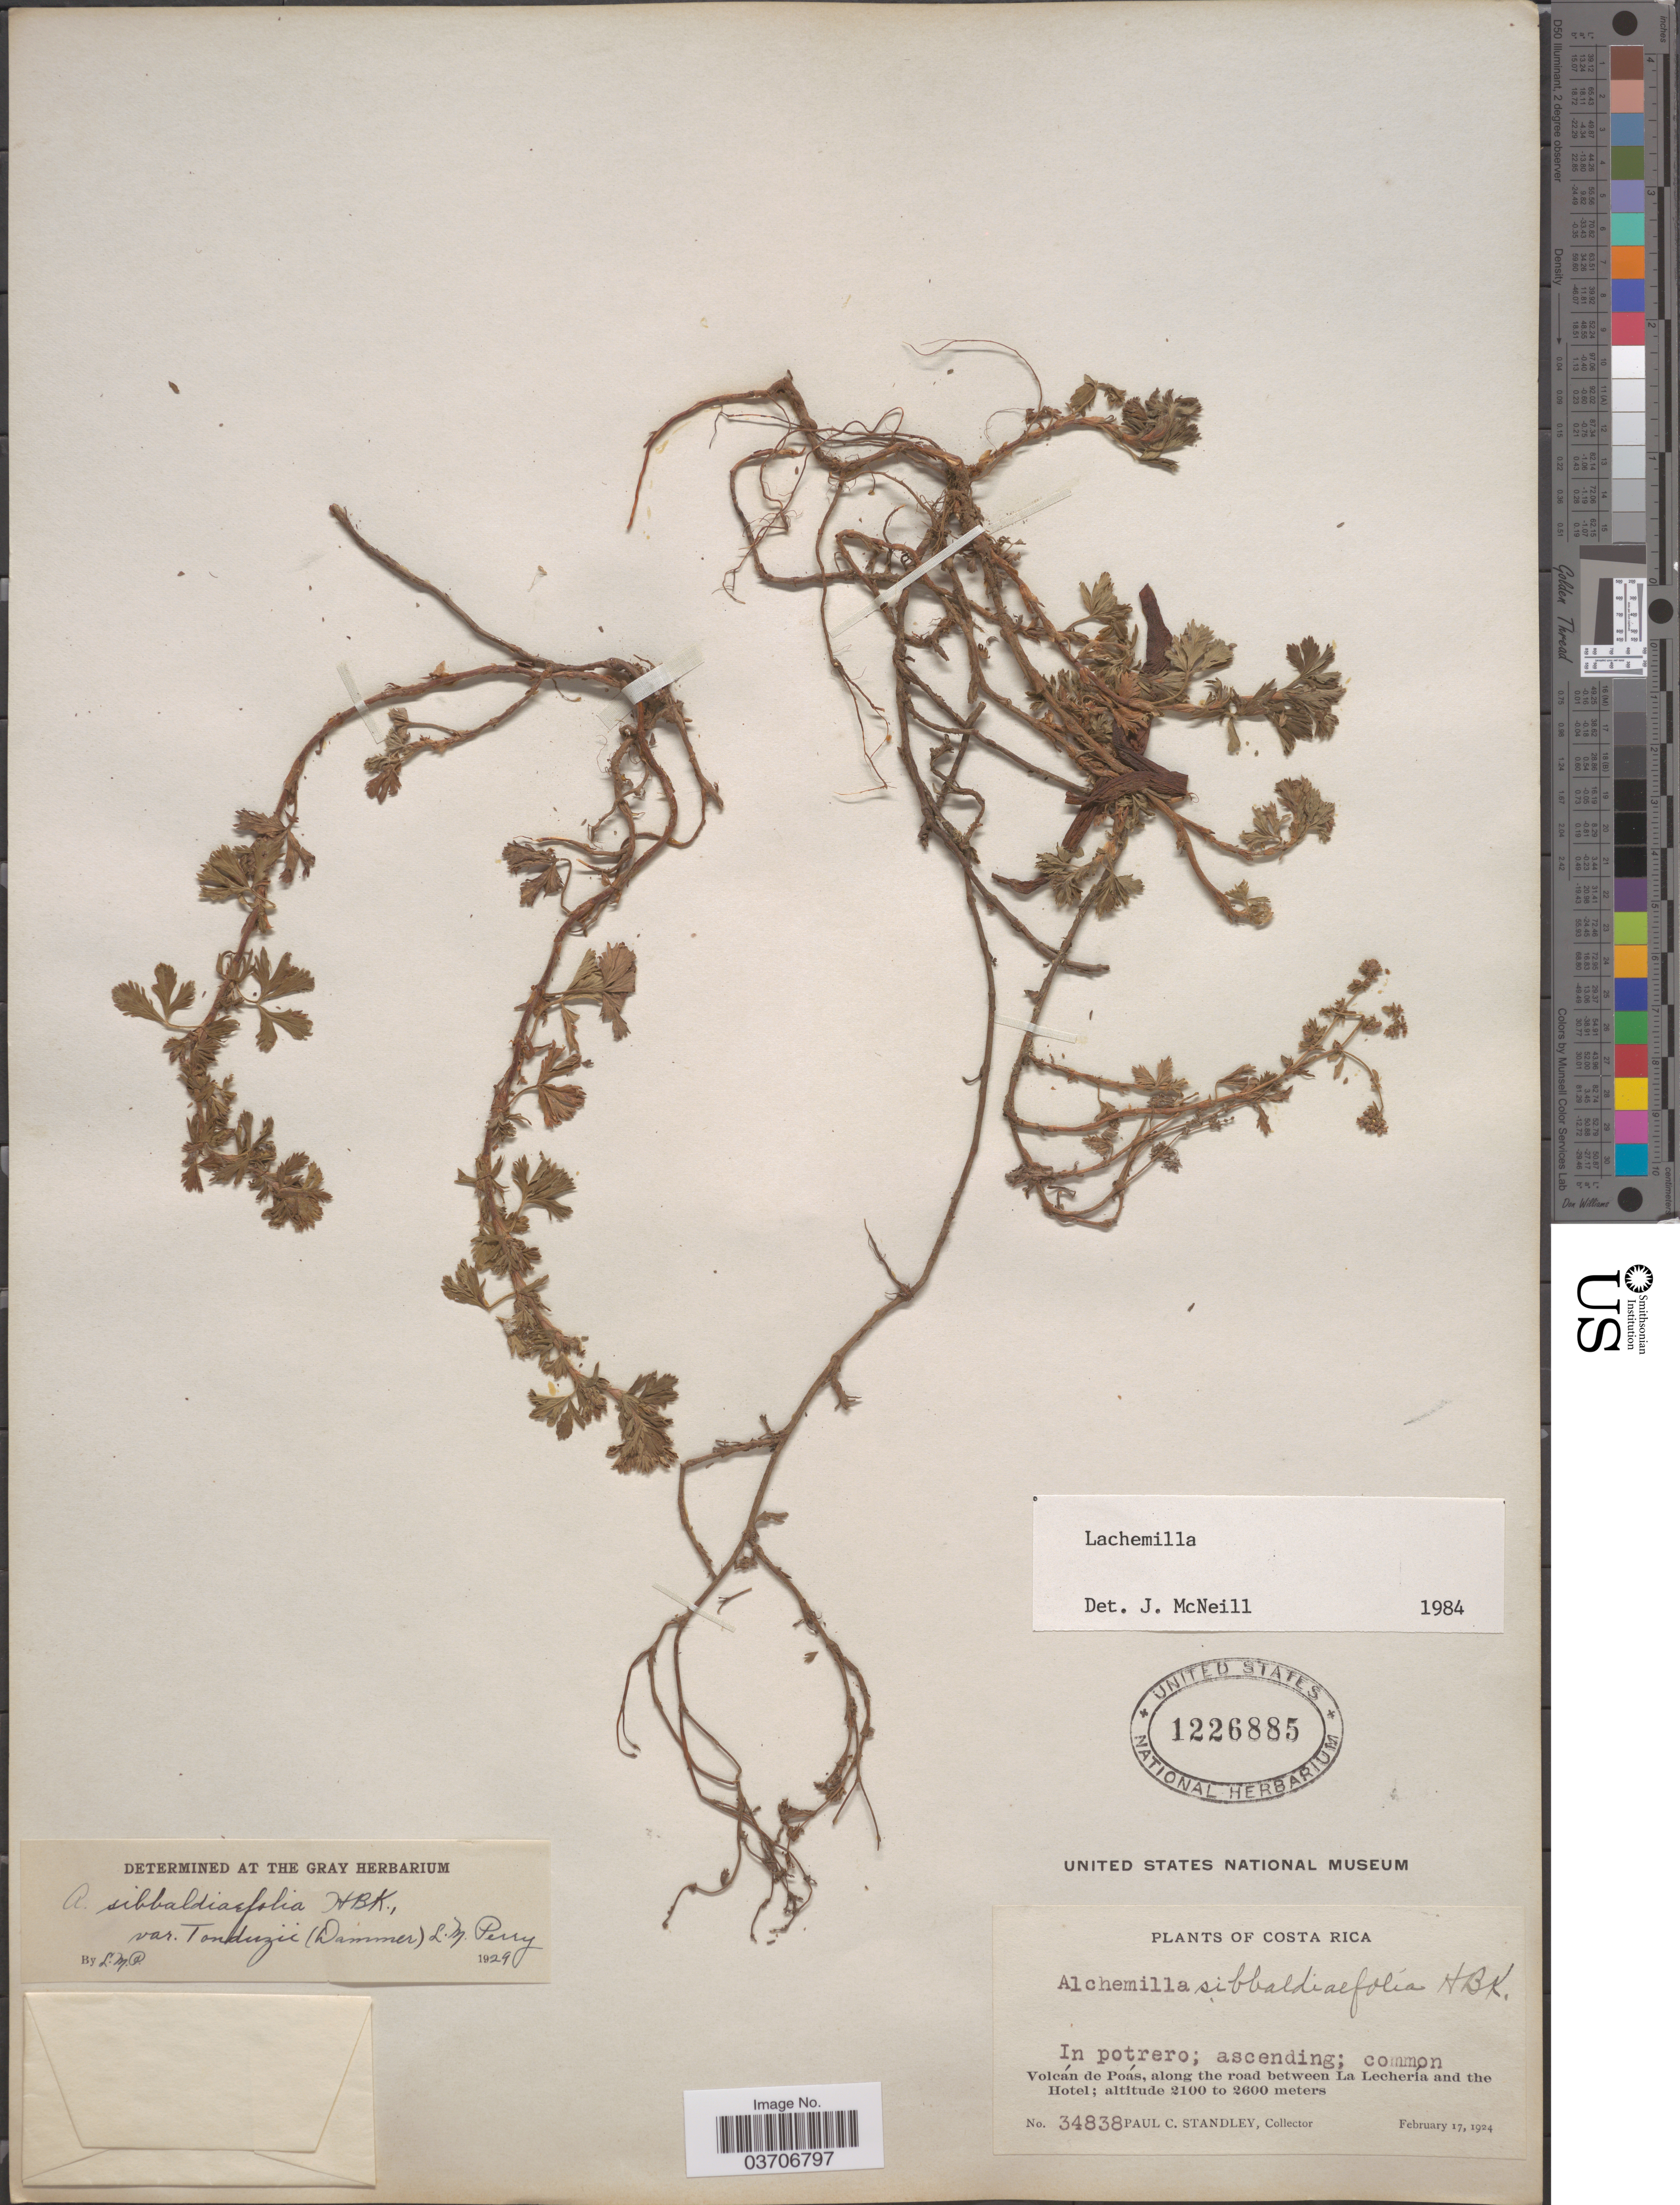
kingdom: Plantae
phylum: Tracheophyta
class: Magnoliopsida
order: Rosales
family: Rosaceae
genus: Lachemilla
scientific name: Lachemilla sp.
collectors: P. C. Standley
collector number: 34838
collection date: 1924-02-17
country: Costa Rica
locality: Volcán de Poás, along the road between La Lechería and the Hotel.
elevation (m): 2100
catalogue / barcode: US 1226885